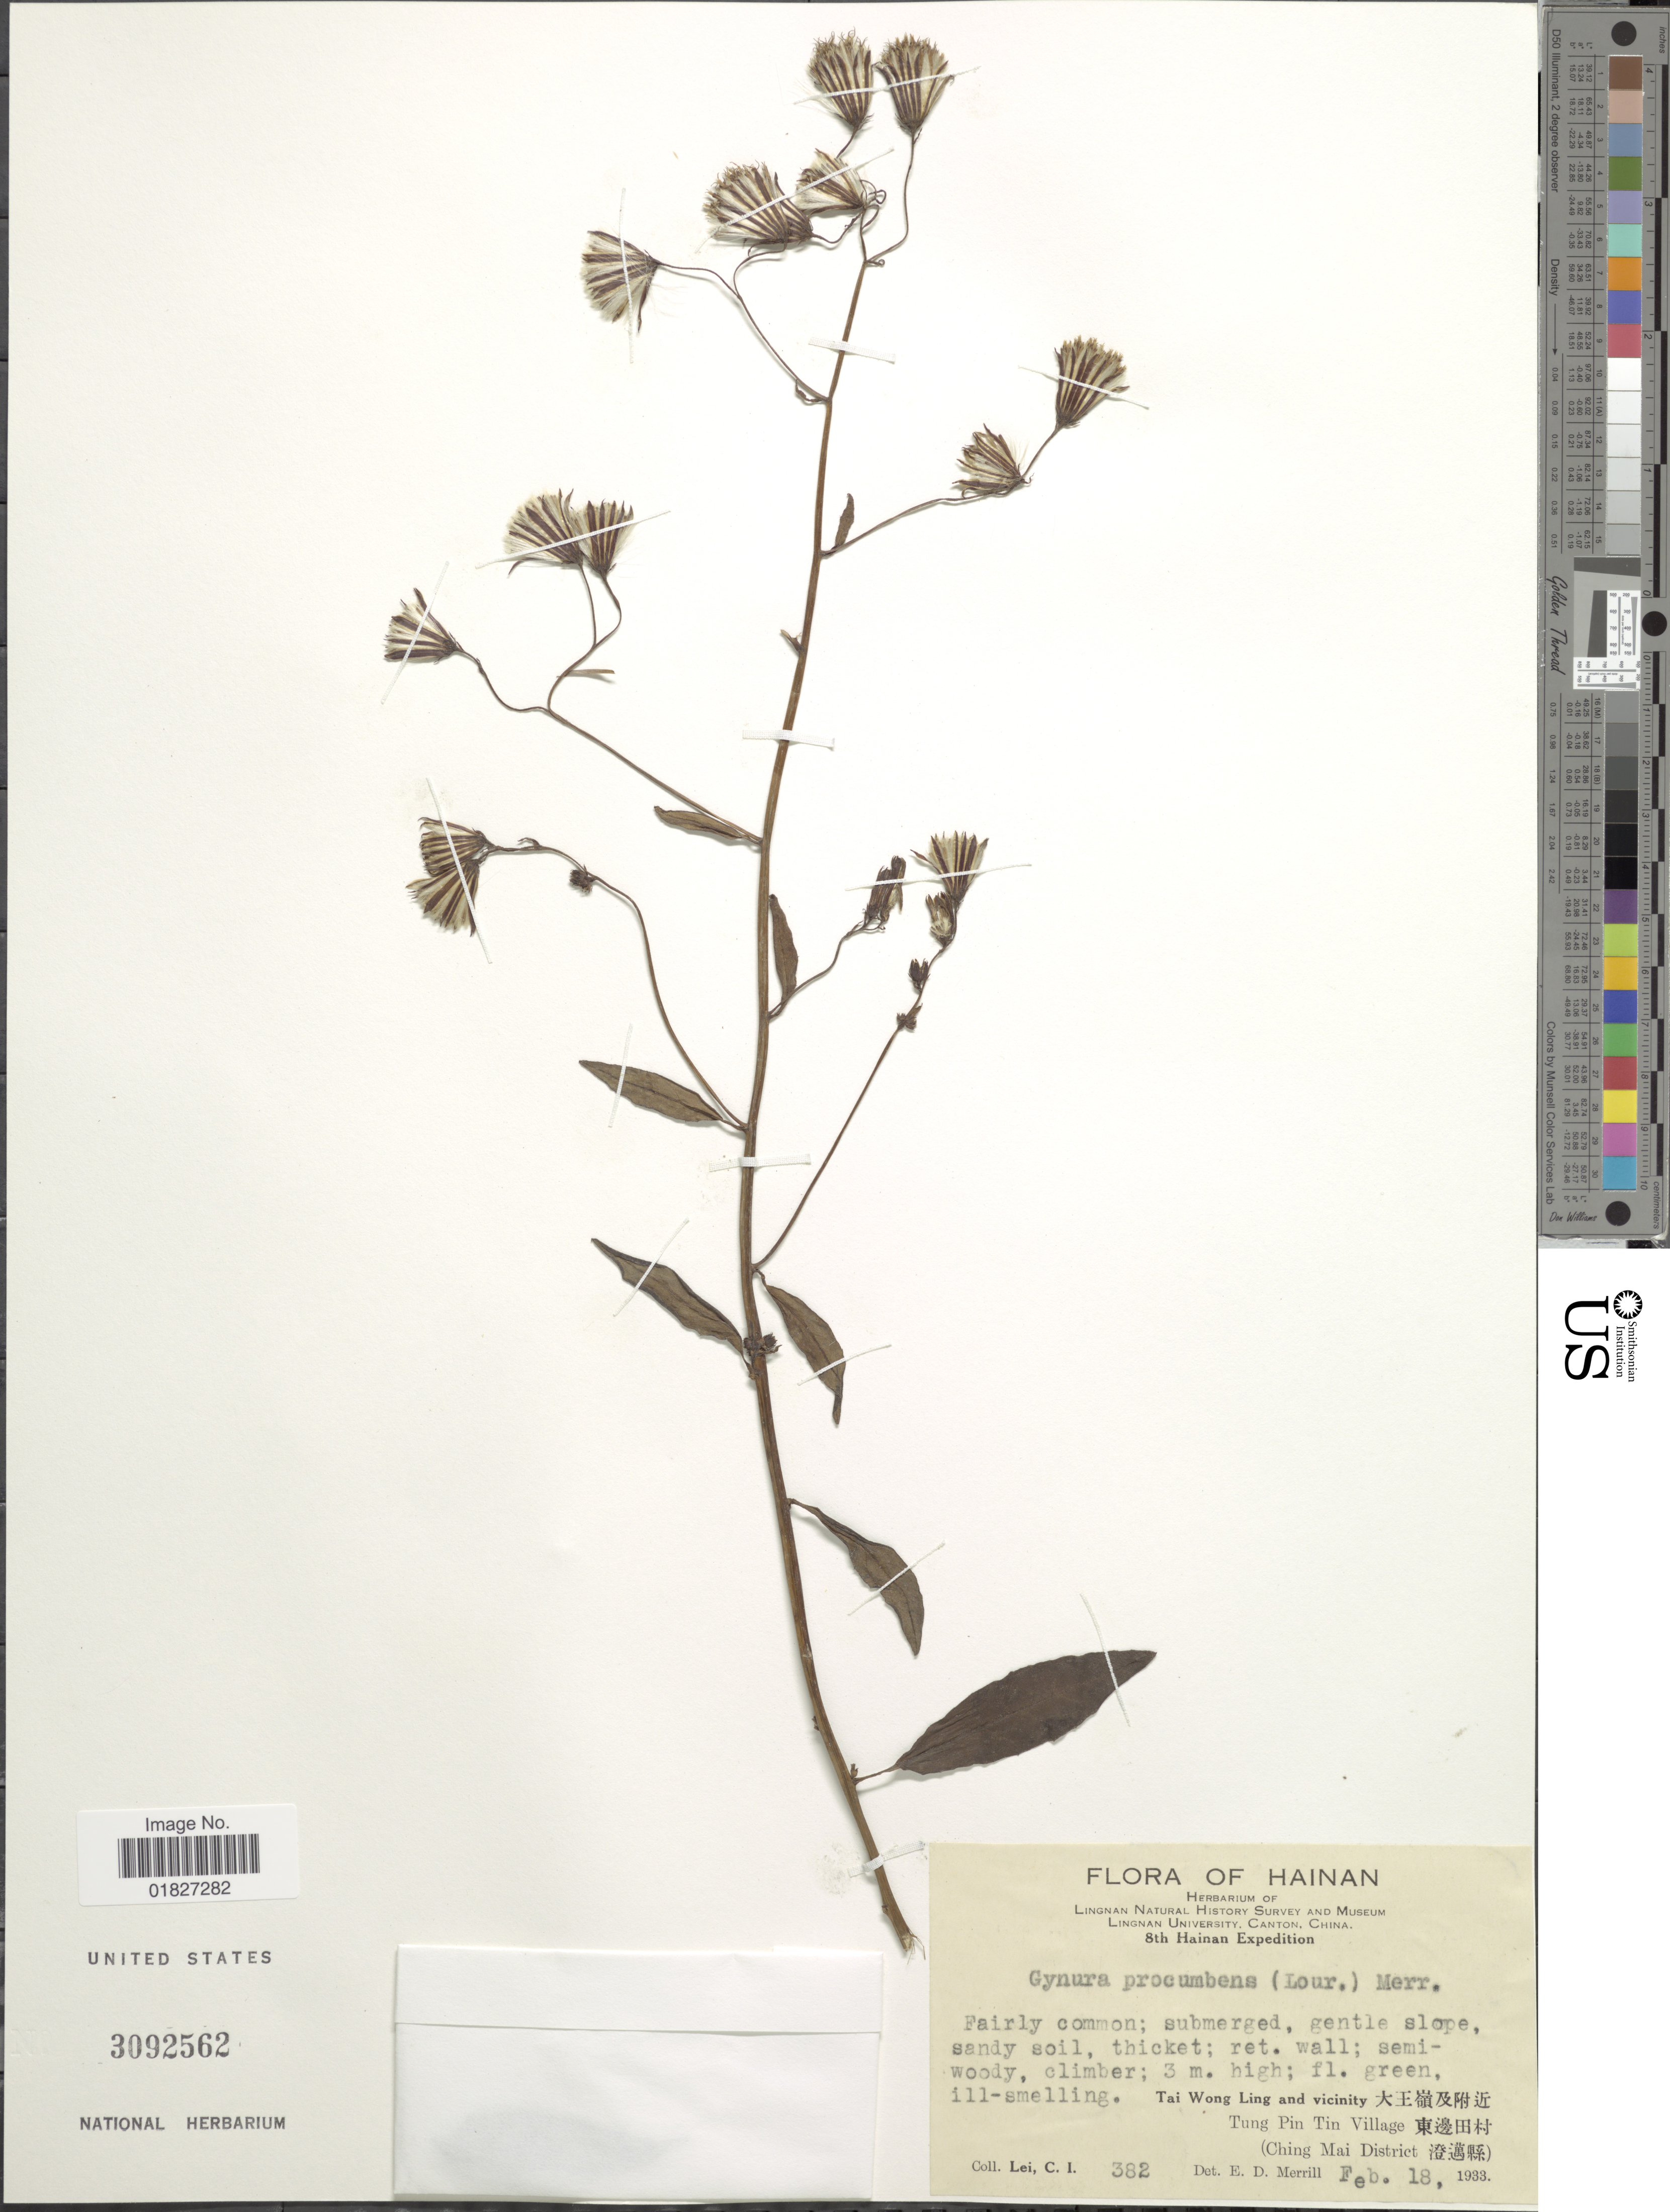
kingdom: Plantae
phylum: Tracheophyta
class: Magnoliopsida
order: Asterales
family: Asteraceae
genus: Gynura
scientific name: Gynura procumbens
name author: (Lour.) Merr.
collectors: C. I. Lei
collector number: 382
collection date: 1933-02-18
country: China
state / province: Hainan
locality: Tai Wong Ling and vicinity, Tung Pin Tin Village (Ching Mai District)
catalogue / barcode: US 3092562